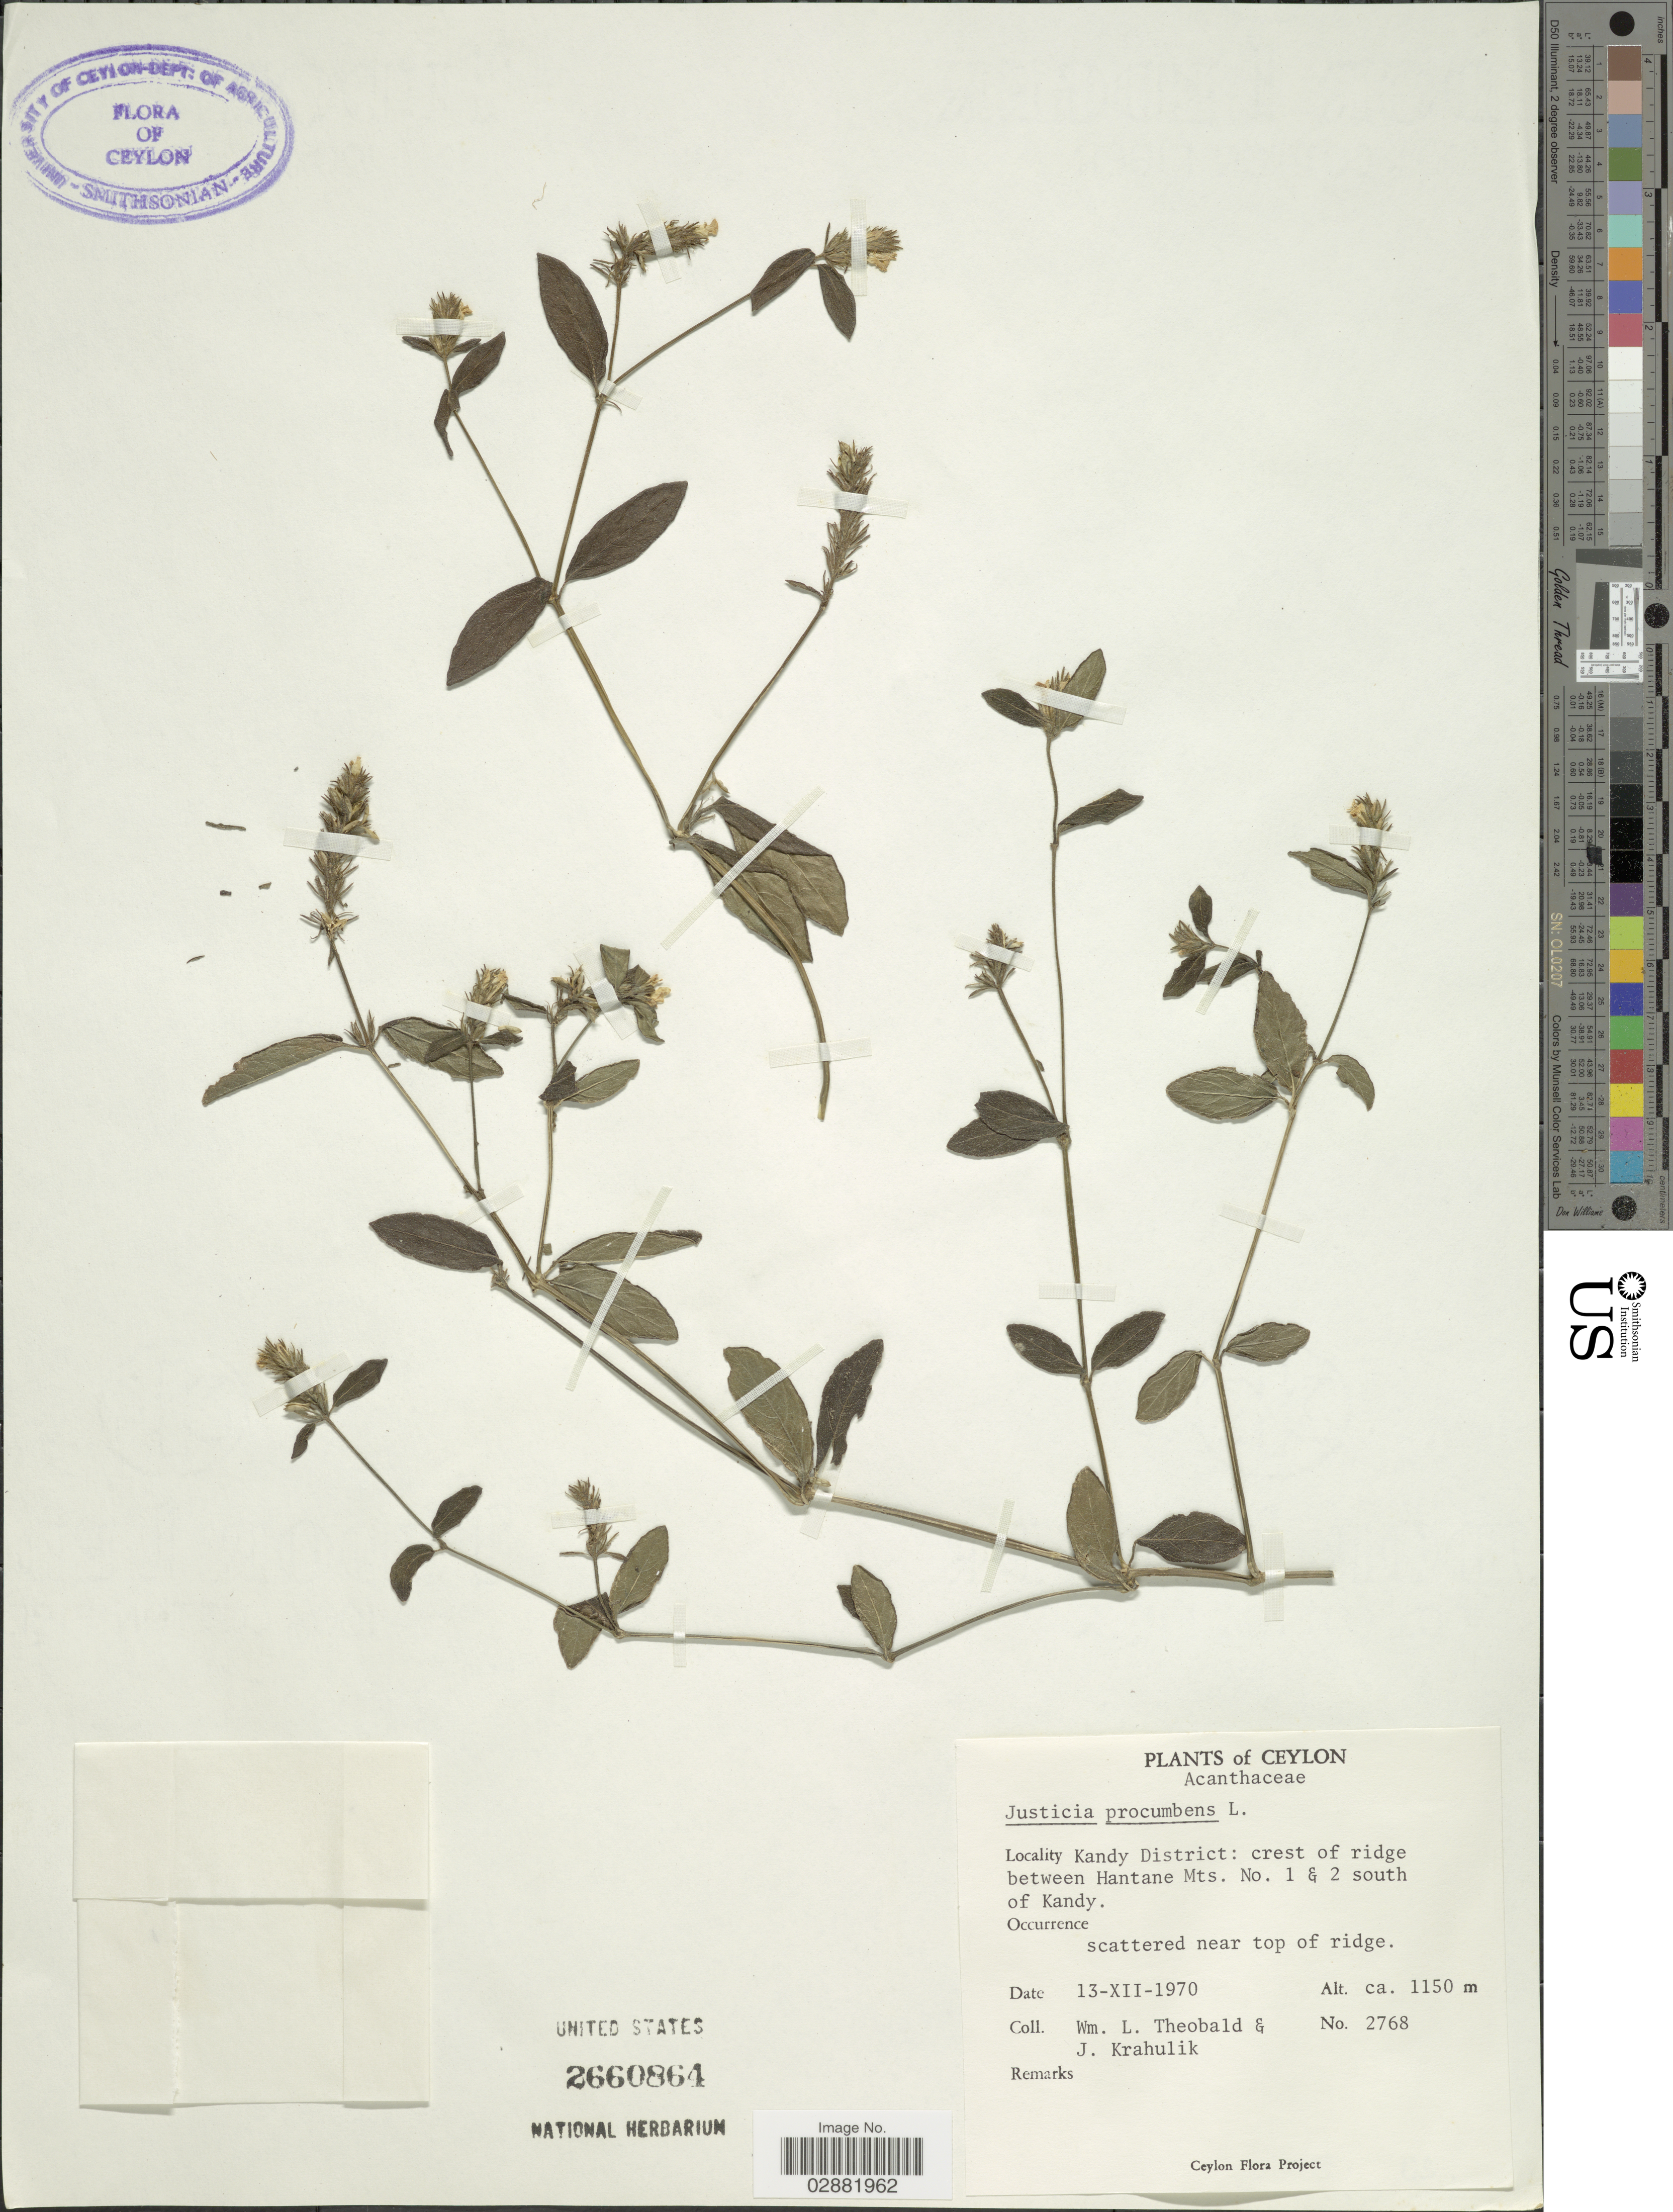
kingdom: Plantae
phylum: Tracheophyta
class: Magnoliopsida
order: Lamiales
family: Acanthaceae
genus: Justicia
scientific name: Justicia procumbens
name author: L.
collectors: W. L. Theobald & J. Krahulik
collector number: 2768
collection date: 1970-12-13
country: Sri Lanka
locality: Ceylon, Kandy District, crest of ridge between Hantane Mts. No. 1 & 2 south of Kandy.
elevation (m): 1150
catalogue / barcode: US 2660864